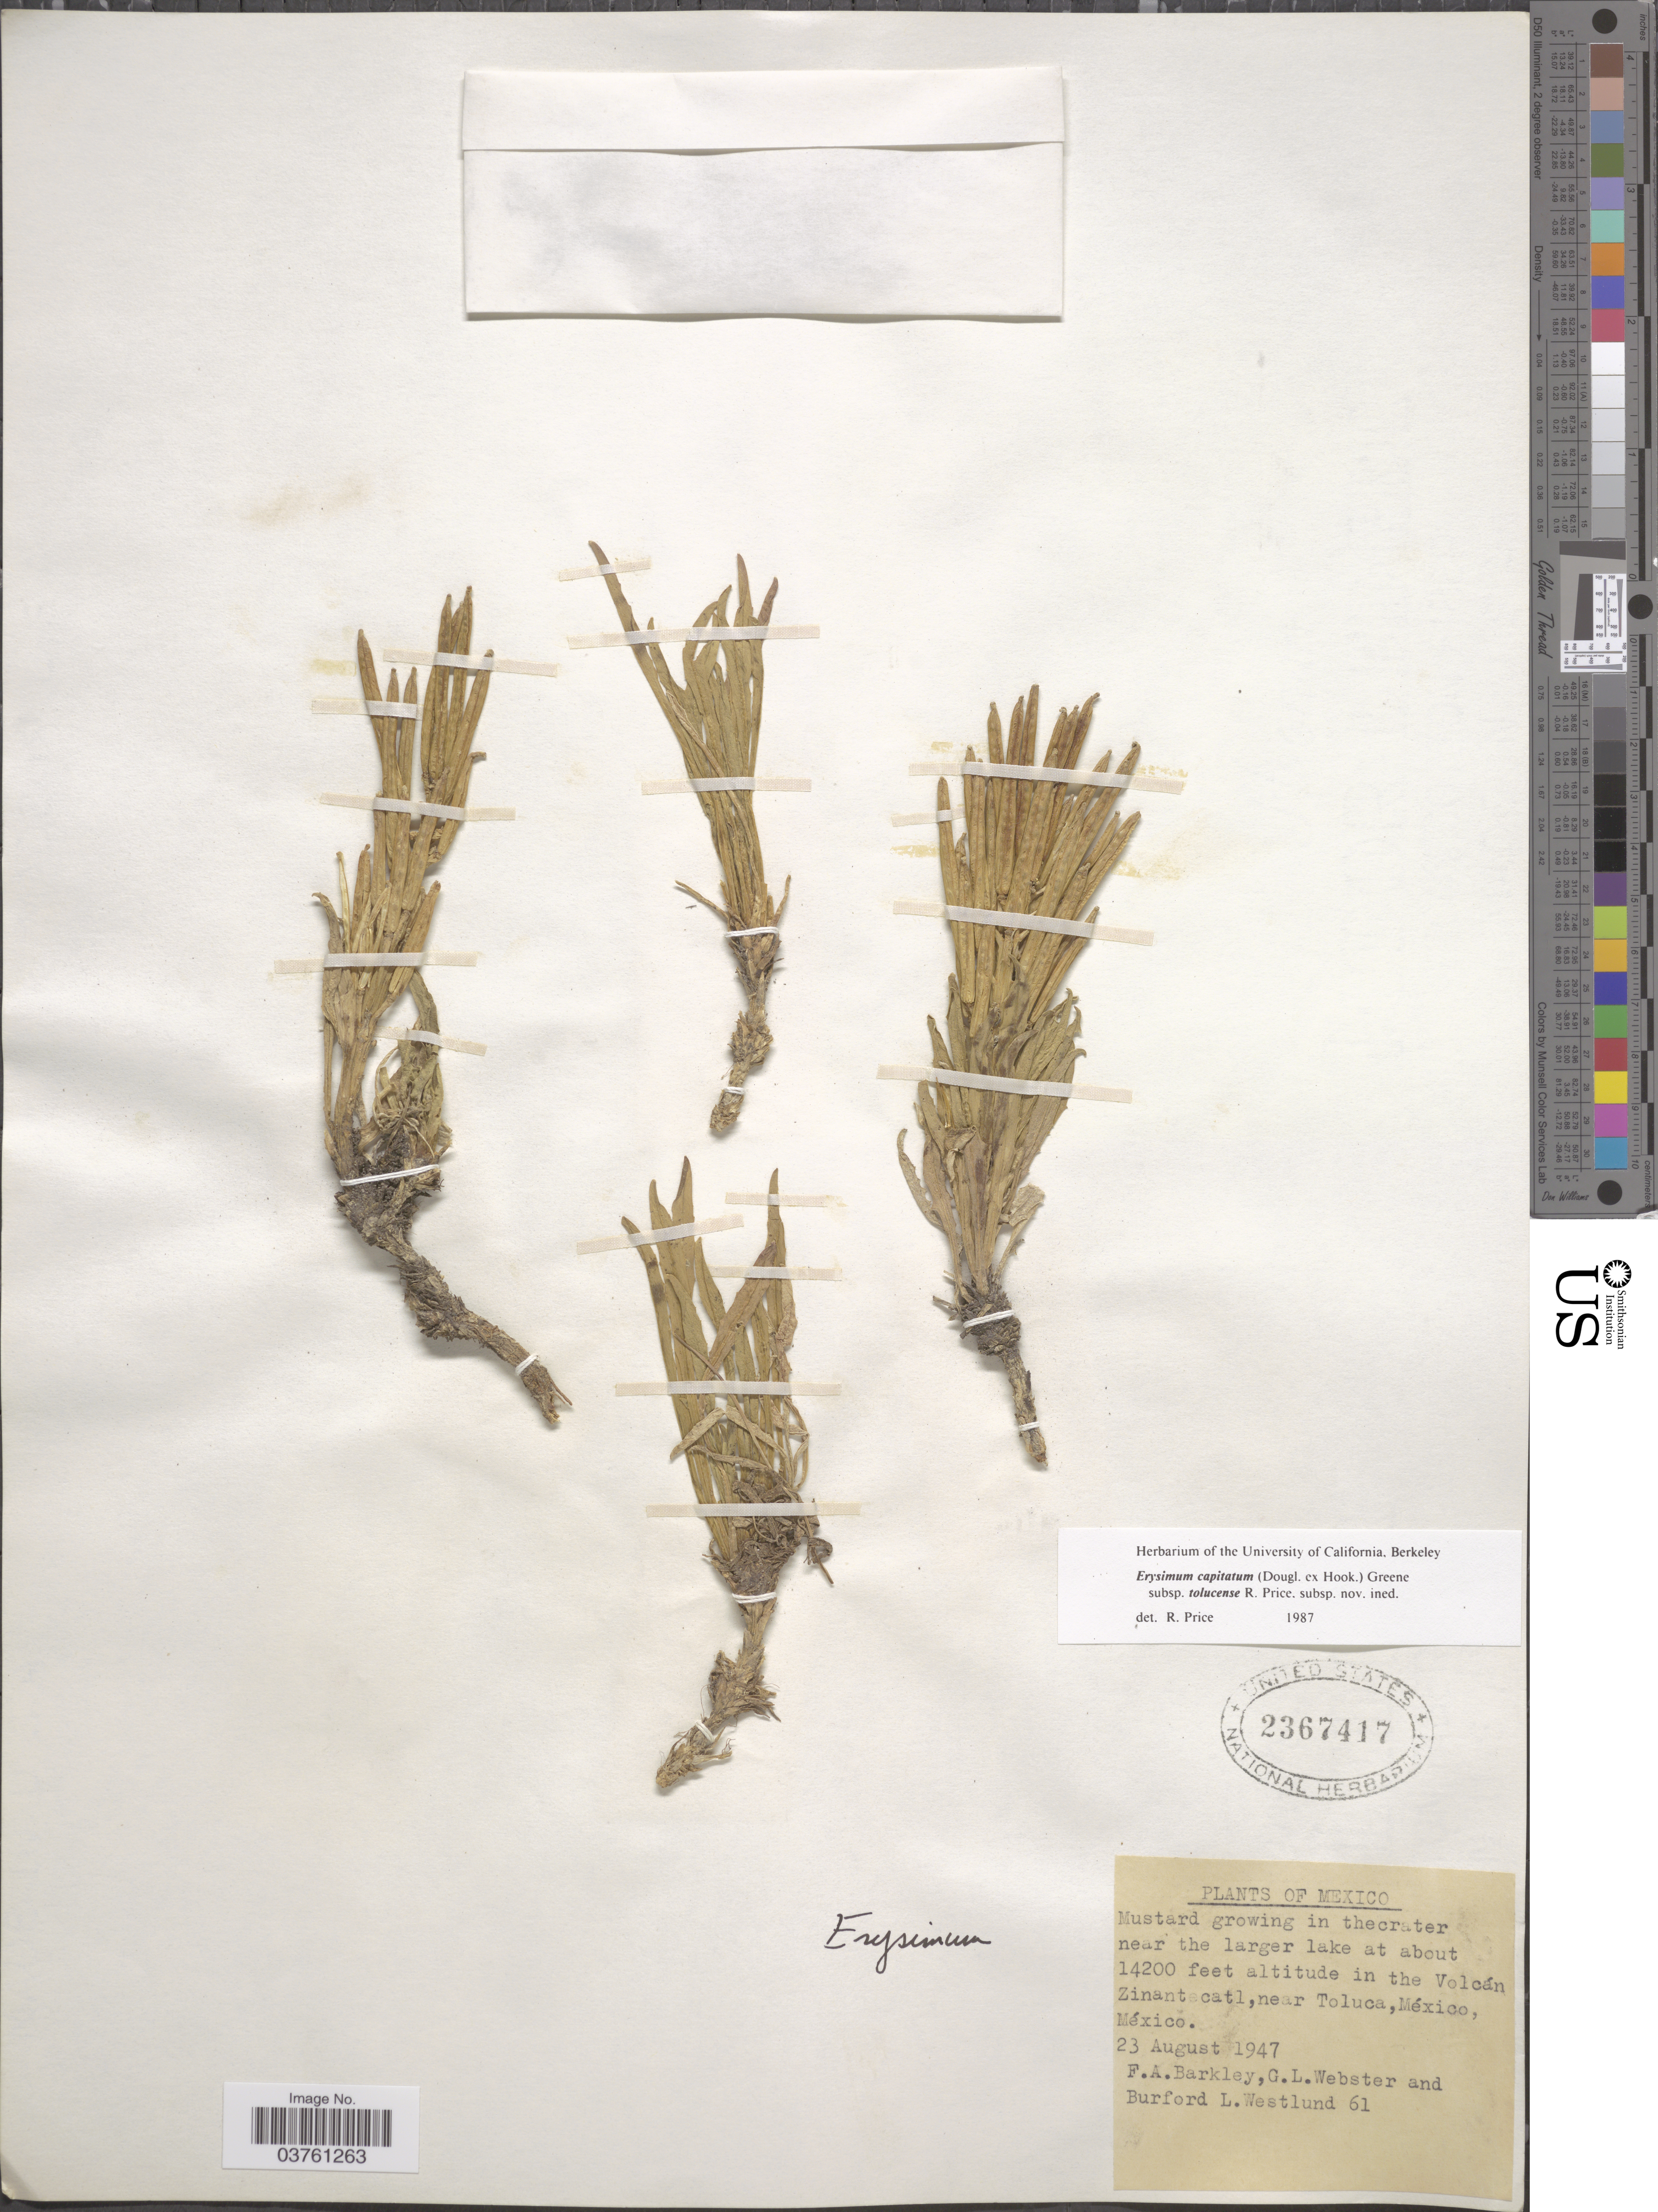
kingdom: Plantae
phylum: Tracheophyta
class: Magnoliopsida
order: Brassicales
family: Brassicaceae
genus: Erysimum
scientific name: Erysimum capitatum subsp. tolucense R.A. Price subsp. nov. ined.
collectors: F. A. Barkley, G. L. Webster & B. Westlund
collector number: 61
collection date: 1947-08-23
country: Mexico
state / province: México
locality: In the crater near the larger lake. In the Volcán Zinantecatl, near Toluca.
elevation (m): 4328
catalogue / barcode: US 2367417